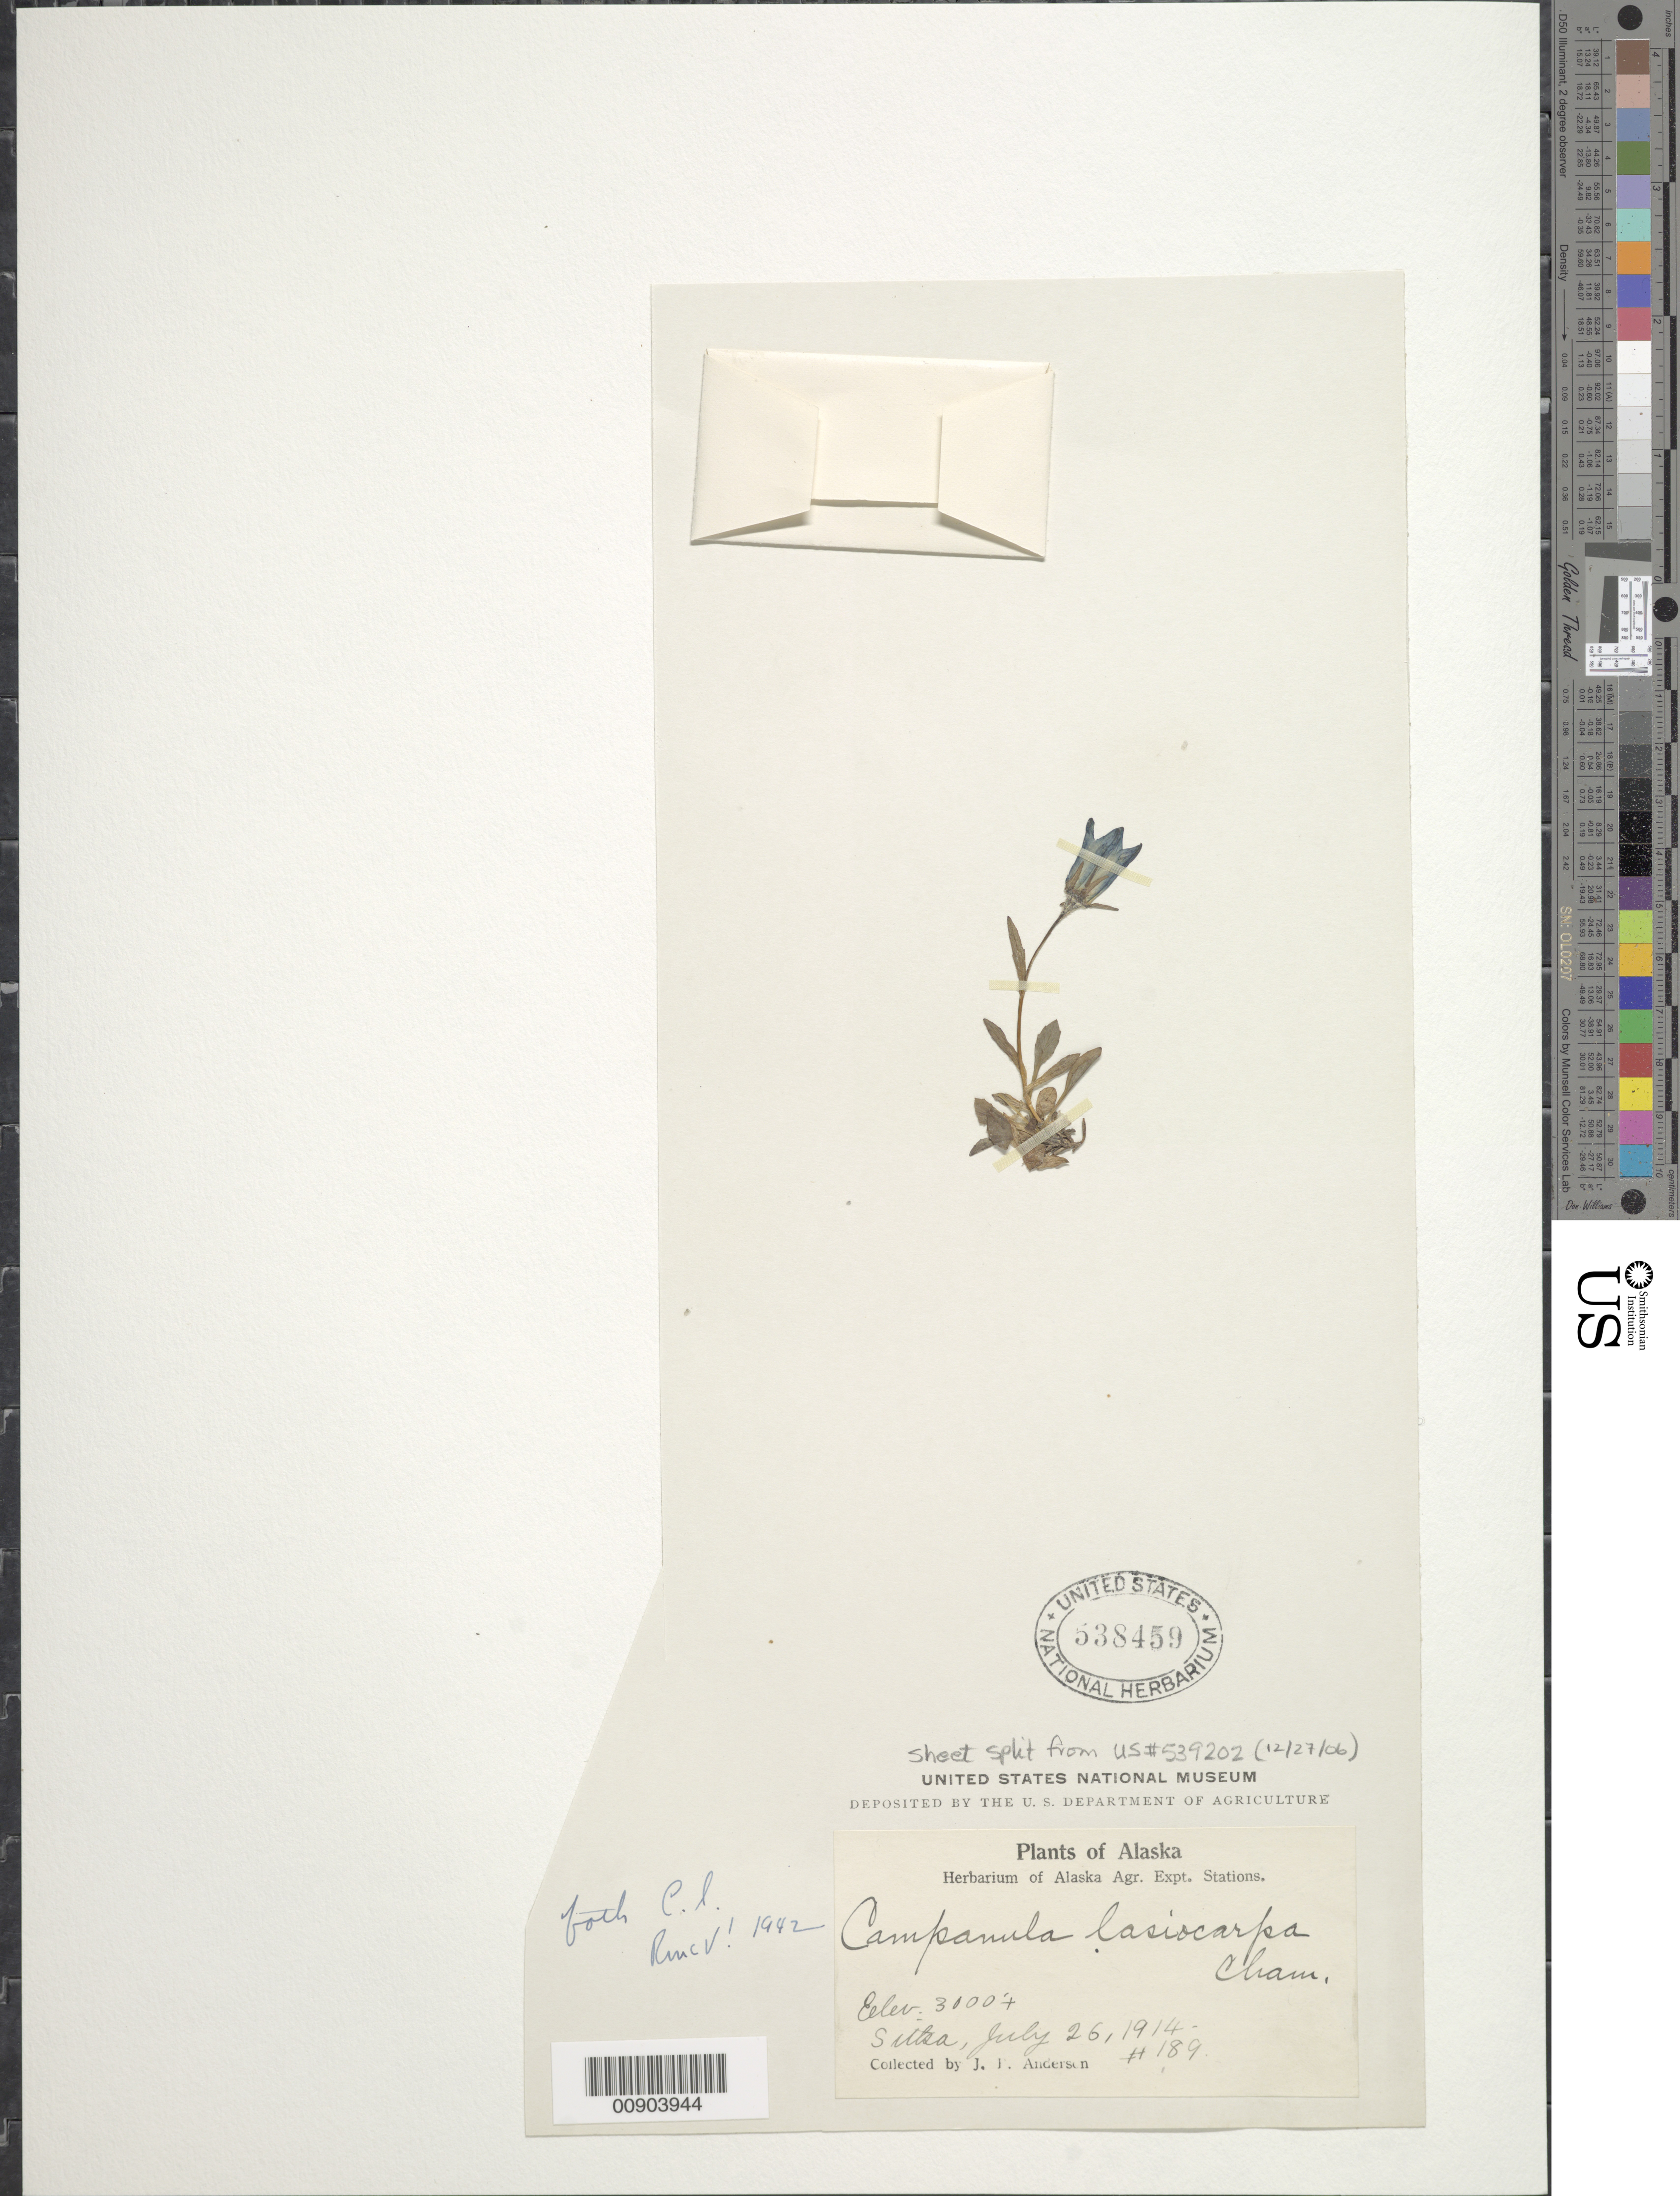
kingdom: Plantae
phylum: Tracheophyta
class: Magnoliopsida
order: Asterales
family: Campanulaceae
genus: Campanula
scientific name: Campanula lasiocarpa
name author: Cham.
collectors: J. P. Anderson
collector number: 189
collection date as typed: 26 Jul 1914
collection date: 1914-07-26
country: United States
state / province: Alaska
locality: Sitka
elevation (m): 914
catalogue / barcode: US 538459